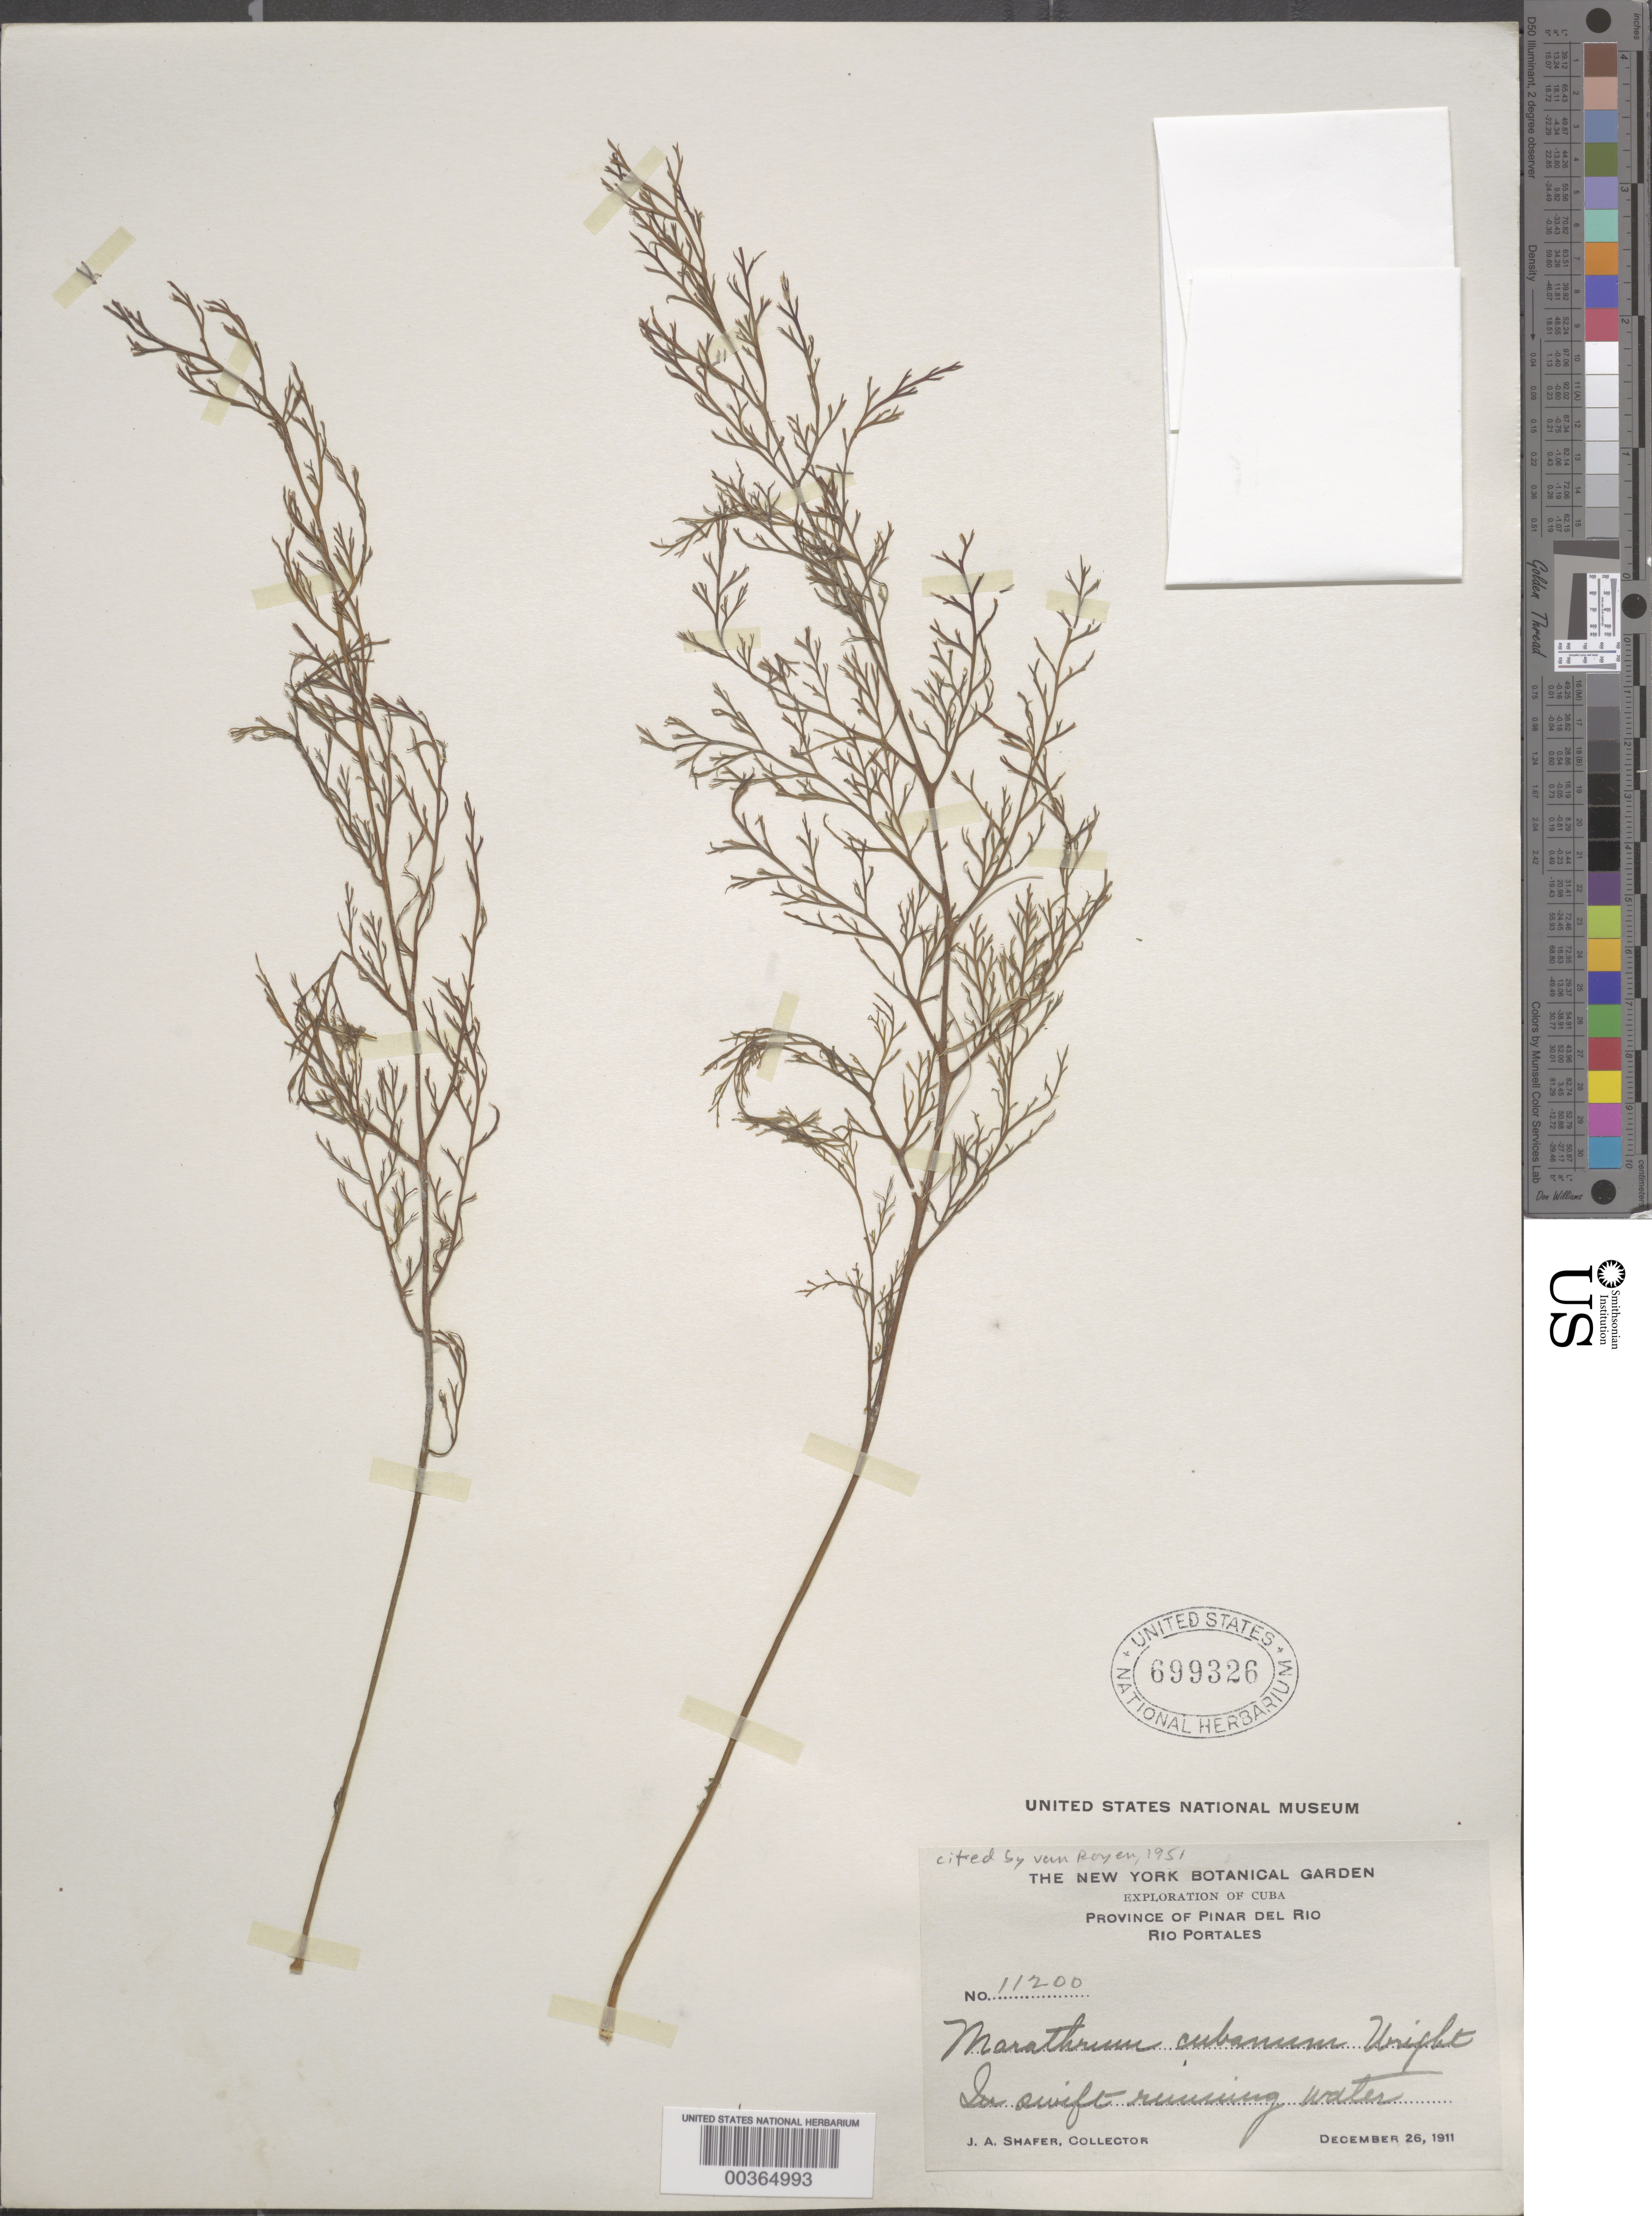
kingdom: Plantae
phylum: Tracheophyta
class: Magnoliopsida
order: Malpighiales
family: Podostemaceae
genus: Marathrum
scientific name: Marathrum cubanum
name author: C. Wright in Sauvalle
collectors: J. A. Shafer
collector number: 11200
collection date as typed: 26 Dec 1911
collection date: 1911-12-26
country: Cuba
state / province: Pinar del Río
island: Greater Antilles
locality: Rio portales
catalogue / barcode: US 699326